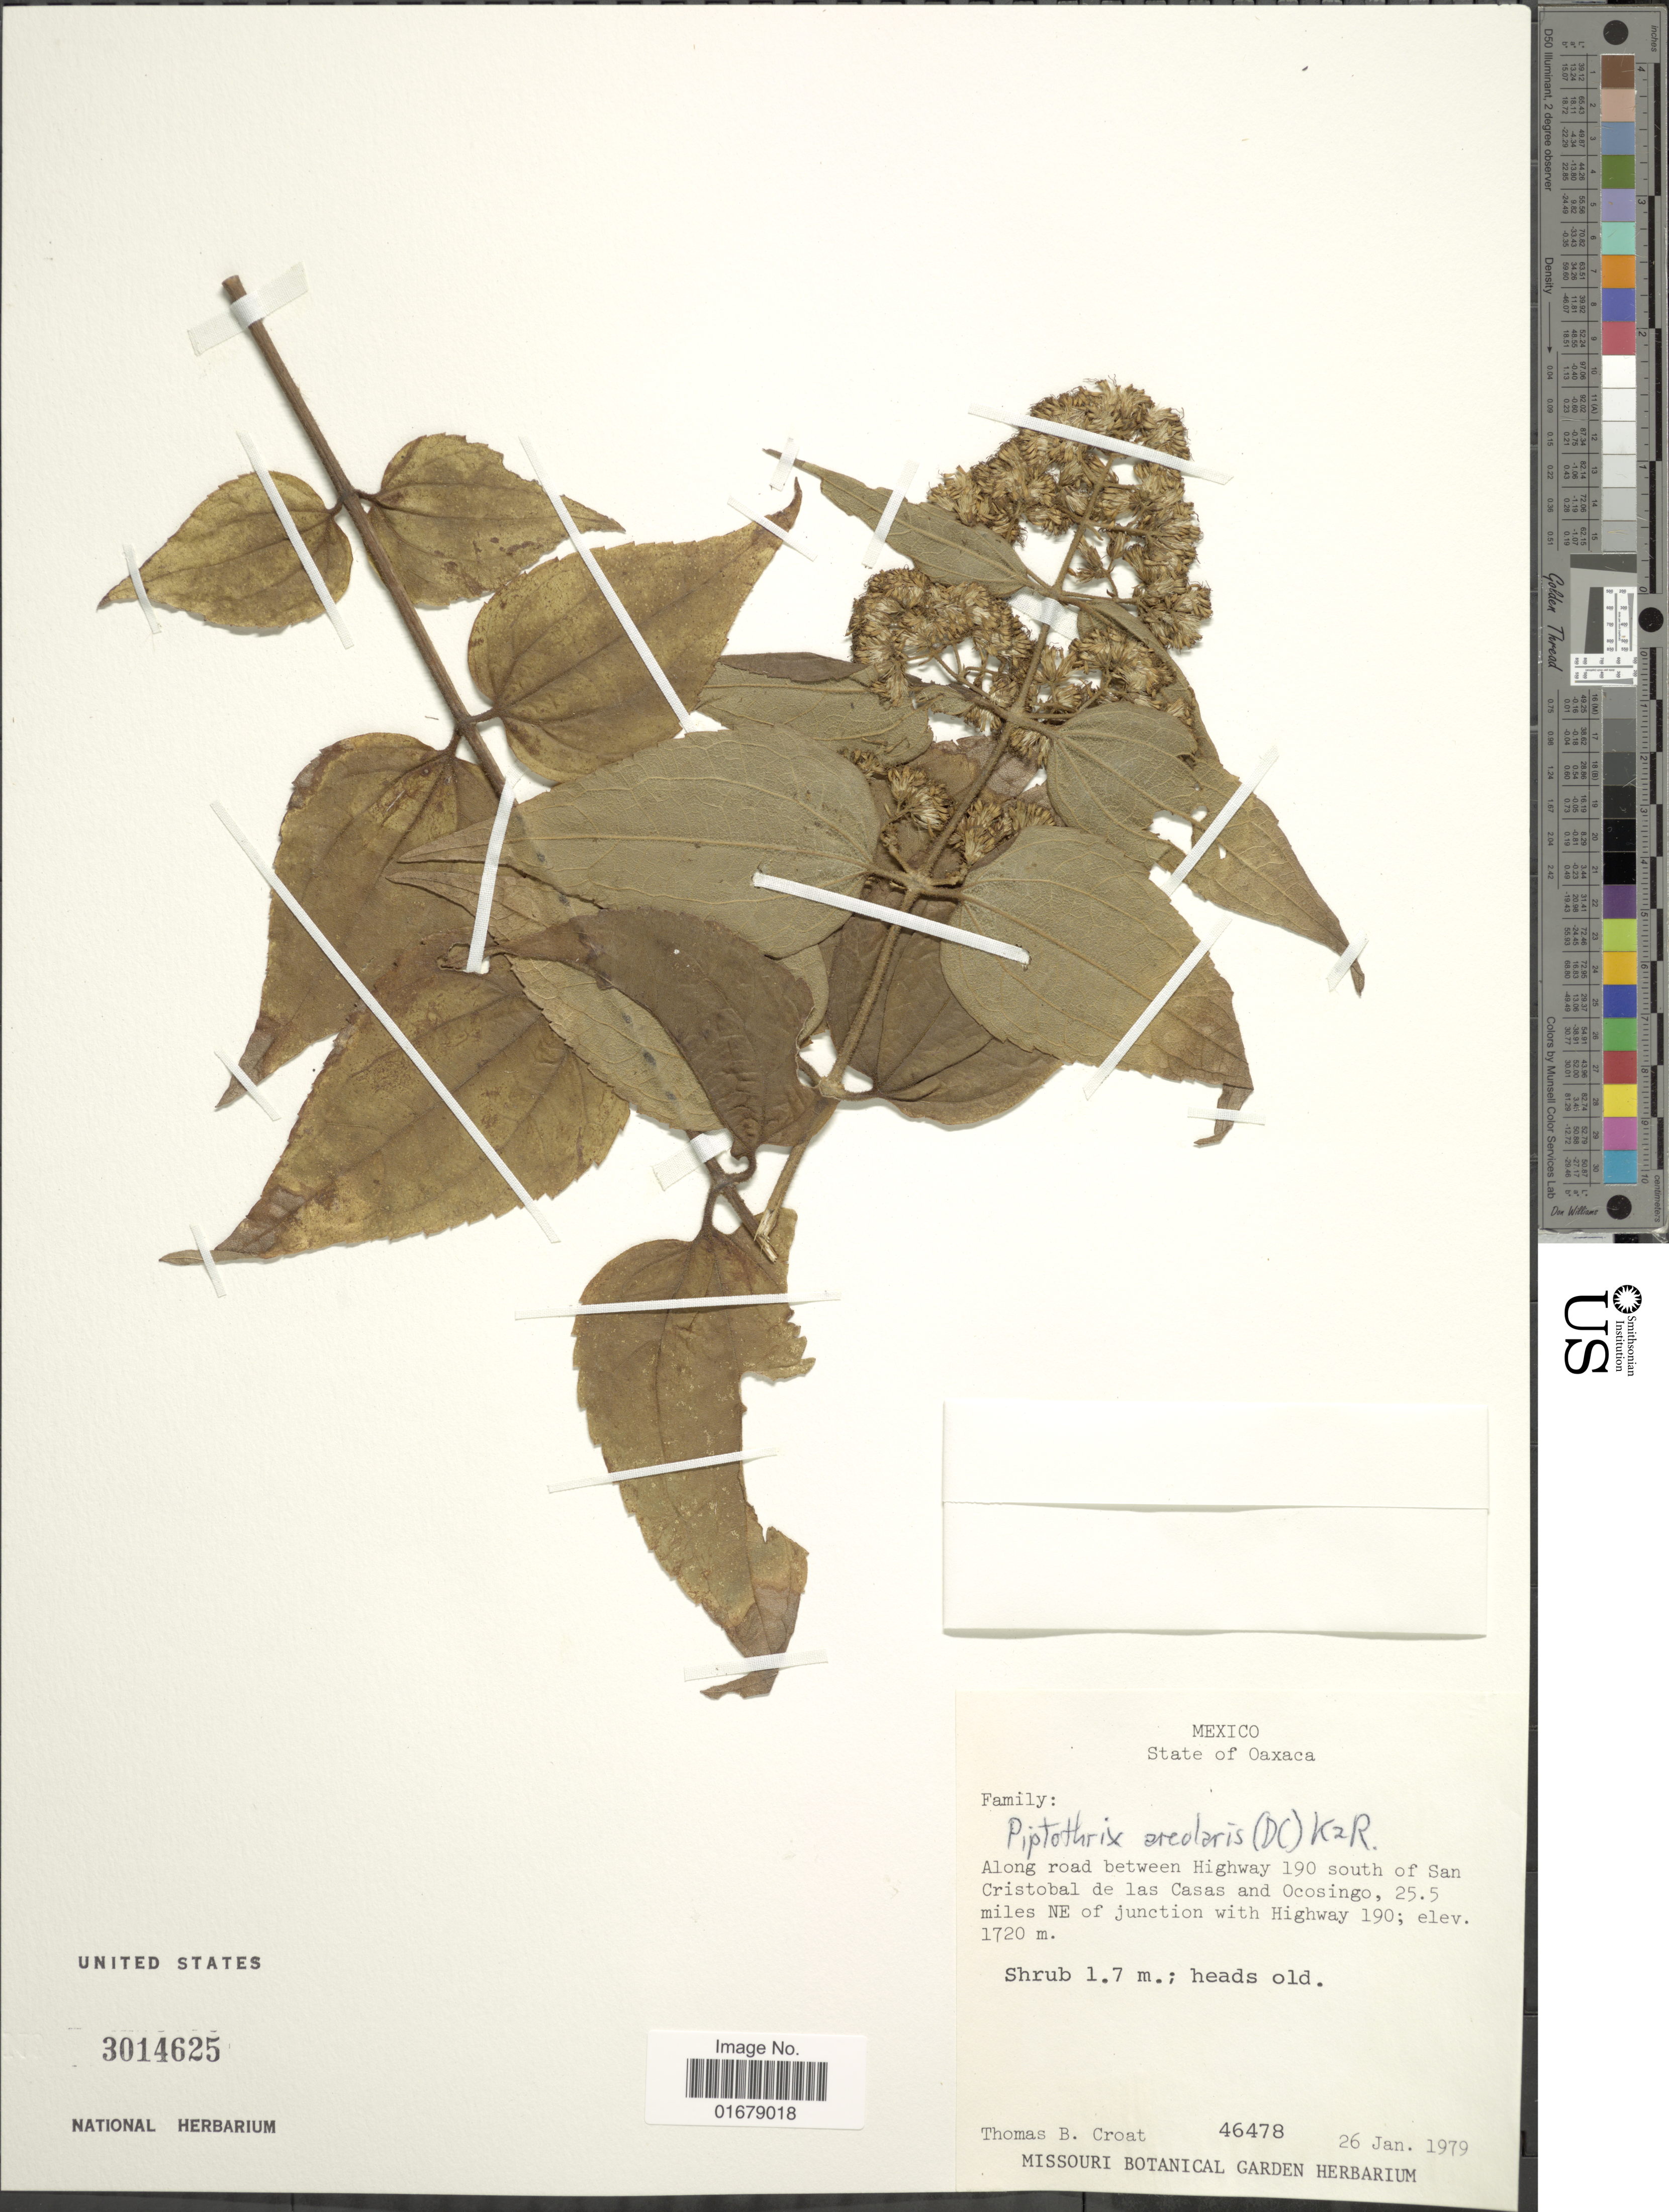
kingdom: Plantae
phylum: Tracheophyta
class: Magnoliopsida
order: Asterales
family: Asteraceae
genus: Piptothrix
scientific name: Piptothrix areolaris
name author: (DC.) R.M. King & H. Rob.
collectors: T. B. Croat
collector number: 46478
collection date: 1979-01-26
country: Mexico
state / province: Oaxaca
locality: Mexico.State of Oaxaca. Along road between Highway 190 south of San Cristobal de las Casas and Ocosingo, 25.5 miles NE of junction with Highway 190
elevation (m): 1720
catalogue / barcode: US 3014625